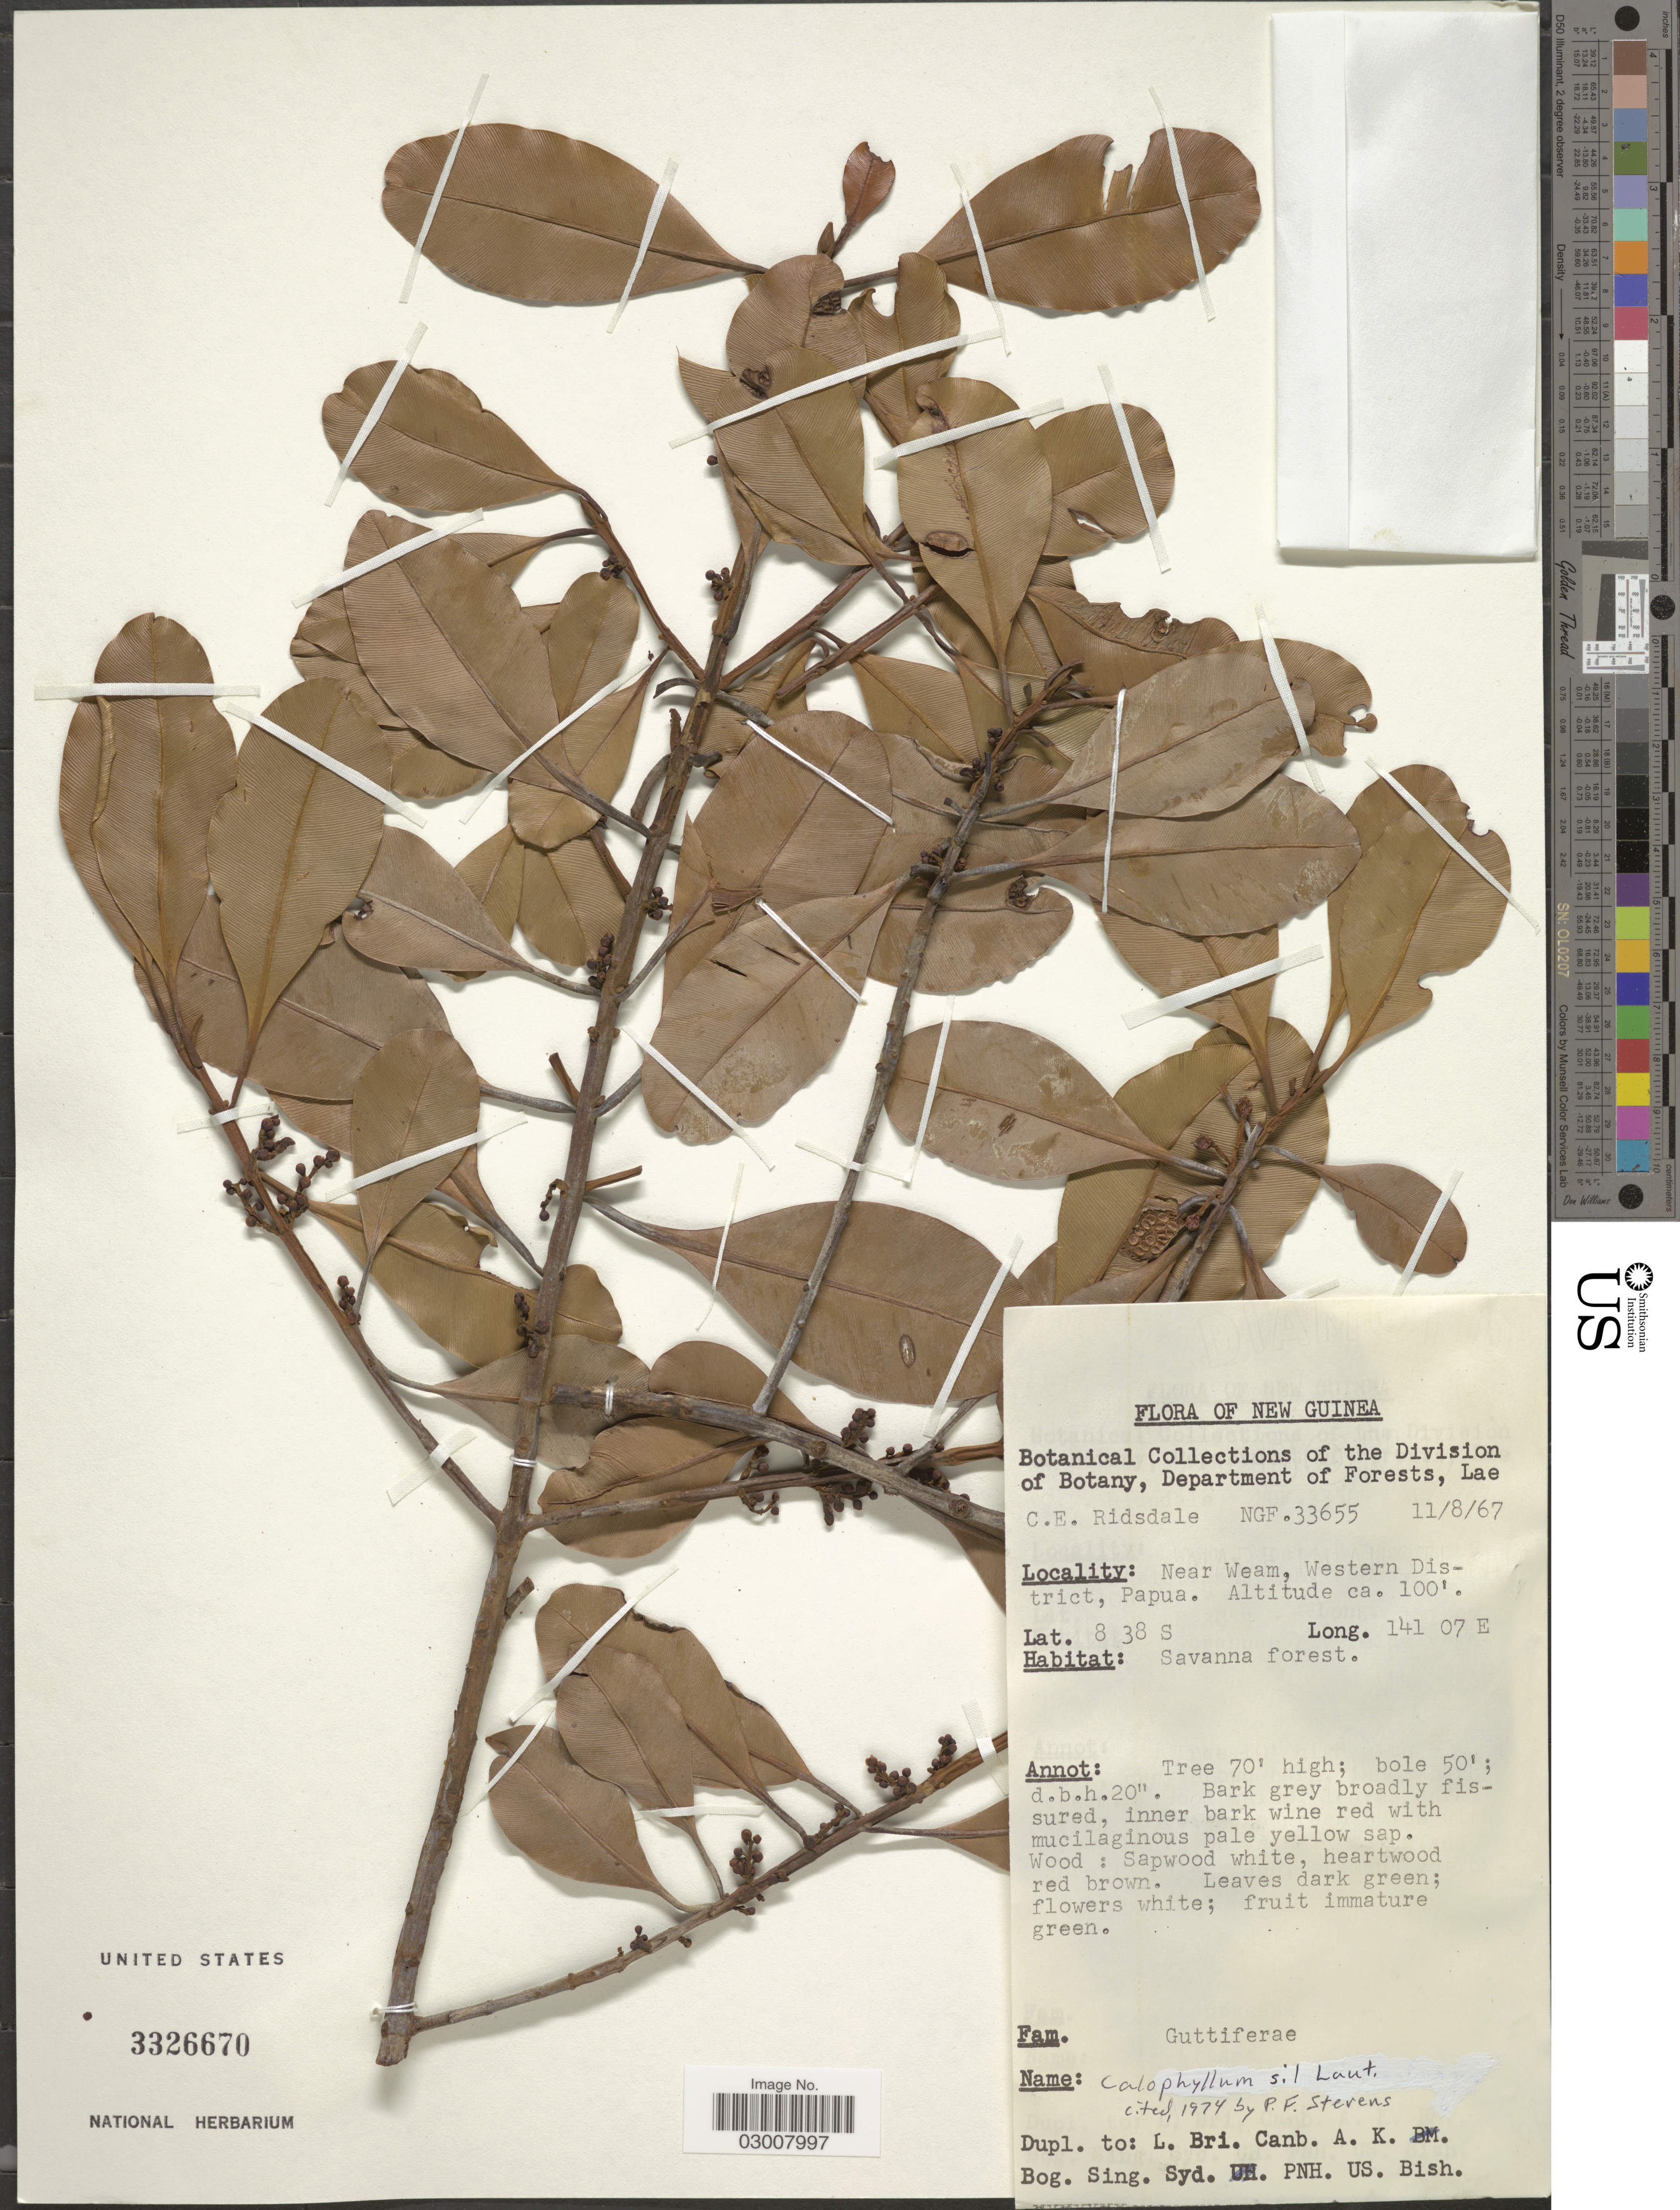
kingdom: Plantae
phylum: Tracheophyta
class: Magnoliopsida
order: Malpighiales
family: Calophyllaceae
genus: Calophyllum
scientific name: Calophyllum sil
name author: Lauterb.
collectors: C. E. Ridsdale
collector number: NGF33655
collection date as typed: Transcribed d/m/y: 11/8/67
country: Papua New Guinea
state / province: Manus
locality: New Guinea. Near Weam, Western District, Papua.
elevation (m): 30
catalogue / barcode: US 3326670